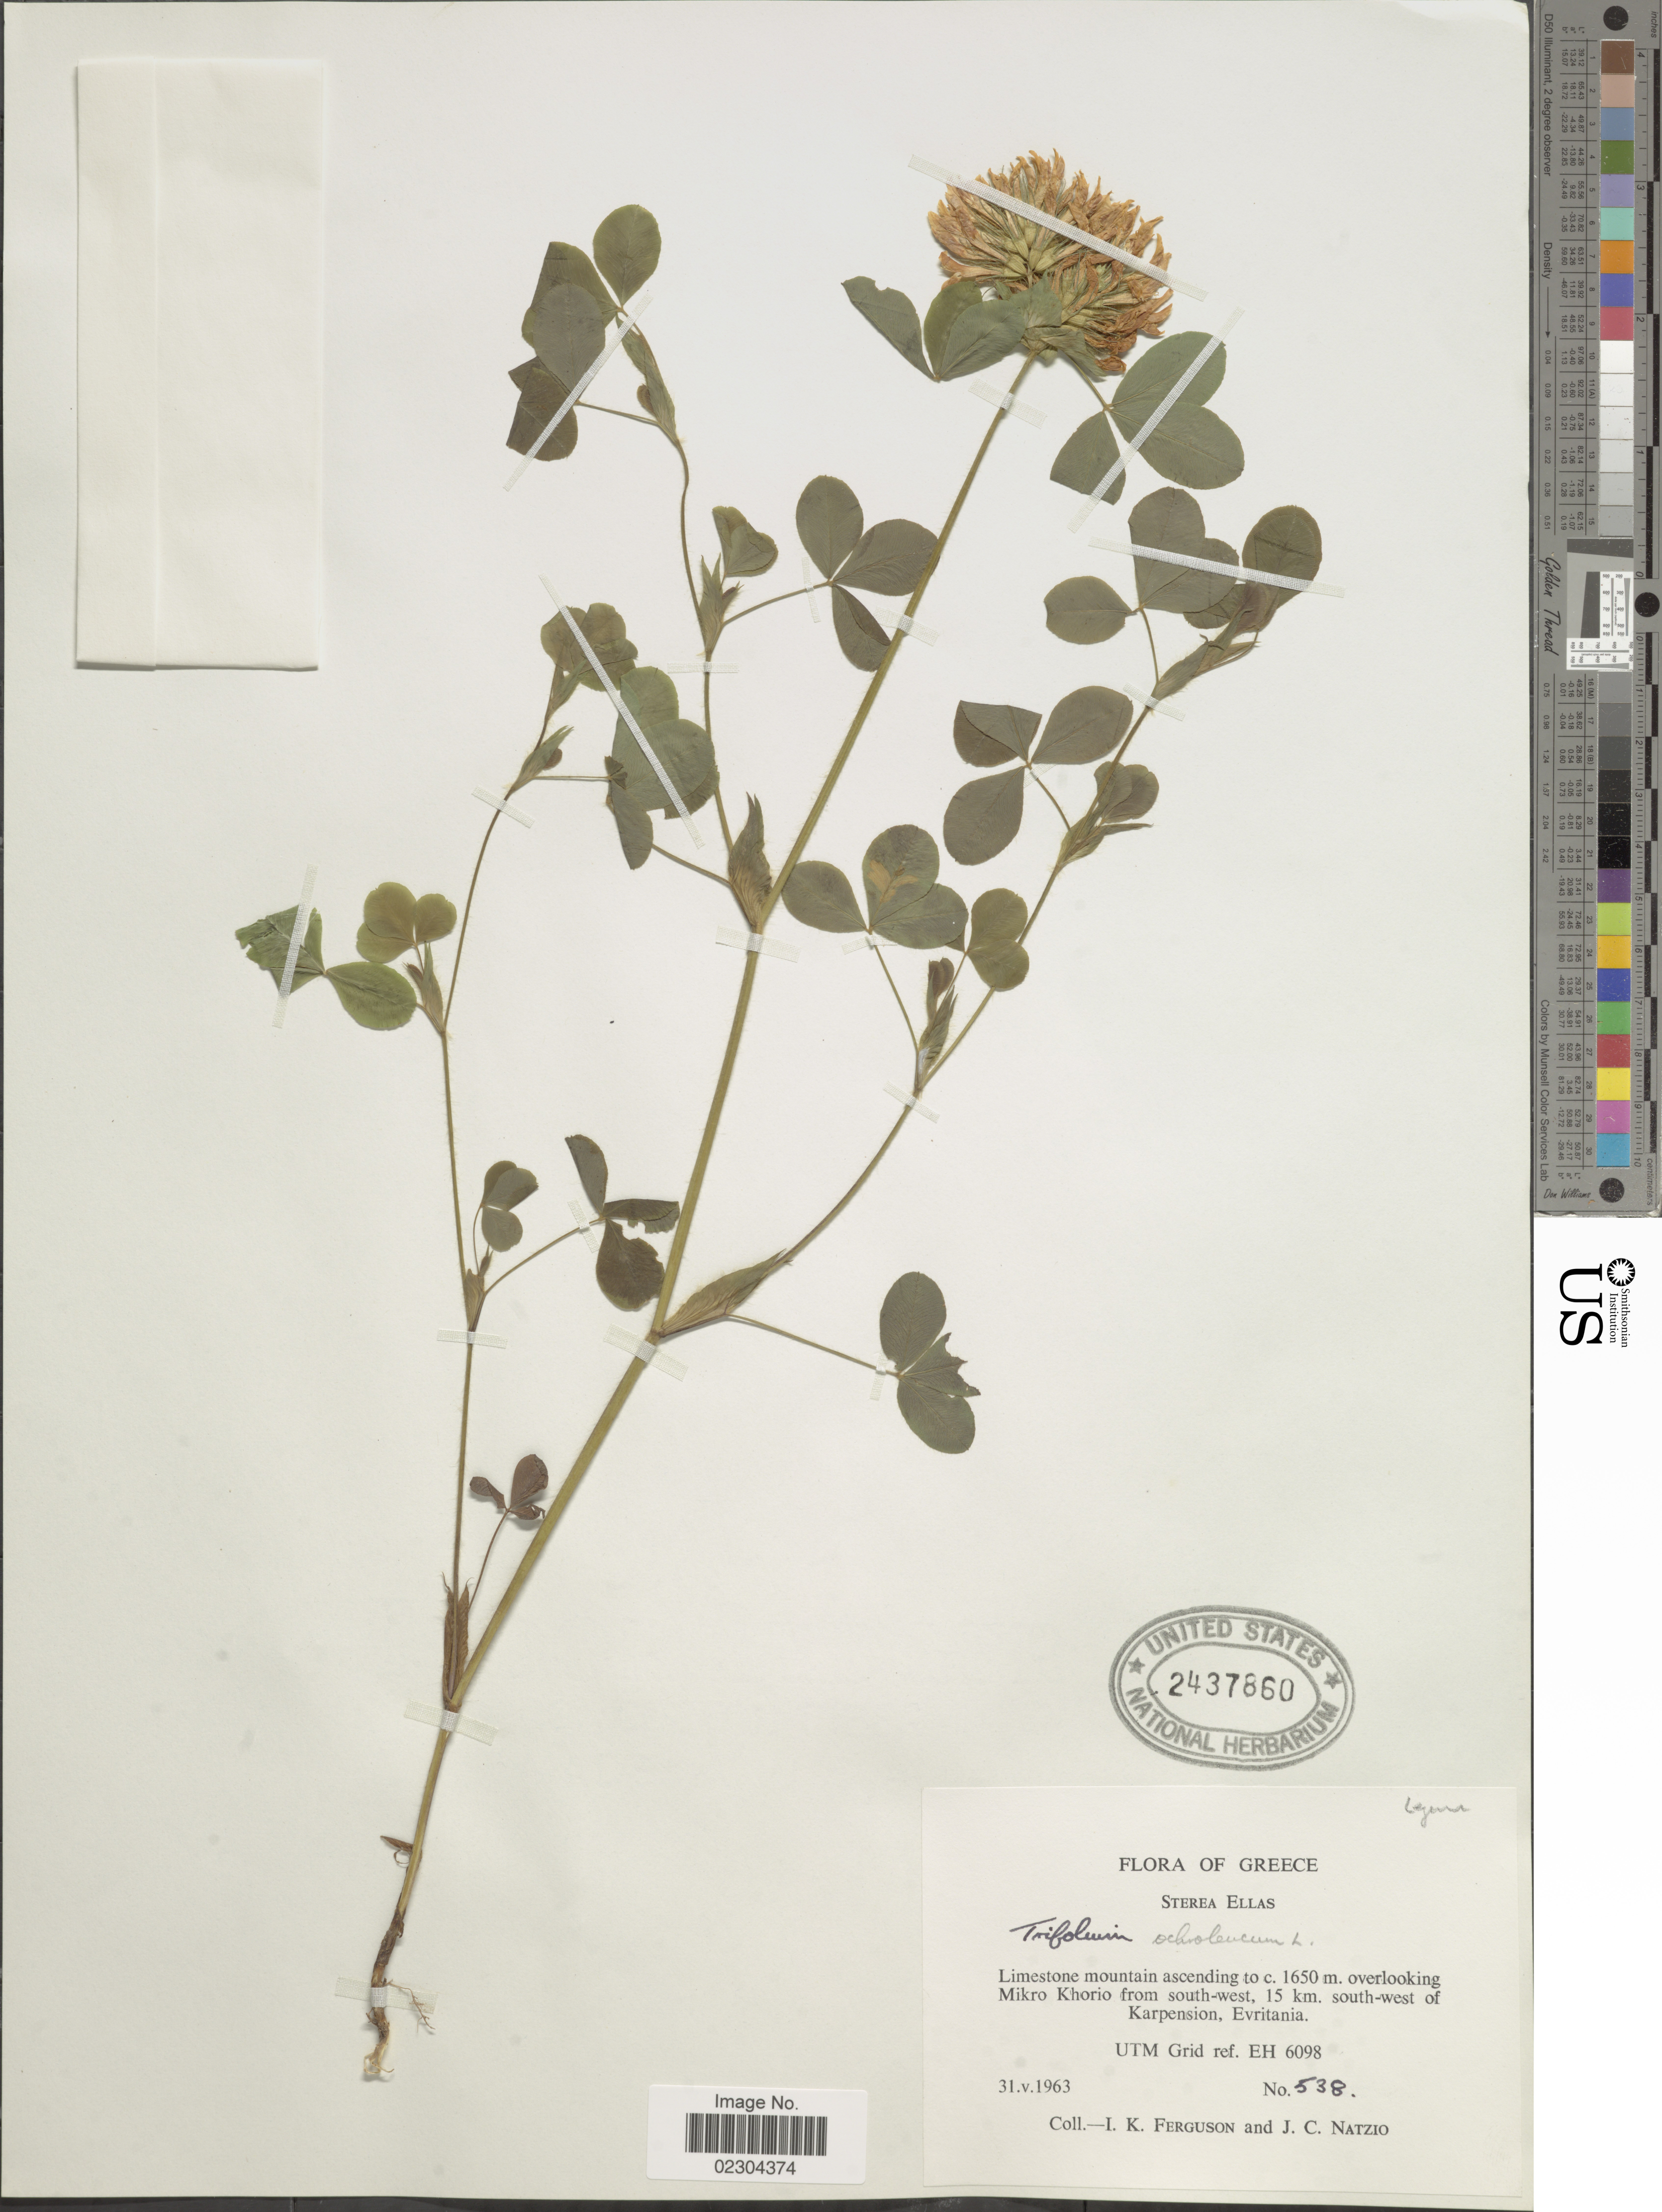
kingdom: Plantae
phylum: Tracheophyta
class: Magnoliopsida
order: Fabales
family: Fabaceae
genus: Trifolium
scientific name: Trifolium ochroleucon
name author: Huds.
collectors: I. K. Ferguson & J. Natzio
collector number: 538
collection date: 1963-05-31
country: Greece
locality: Sterea Ellas, Overlooking Mirko Khorio from south-west 15 km south-west of Karpension, Evritania. UTM grid ref. EH6098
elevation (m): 1650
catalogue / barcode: US 2437860